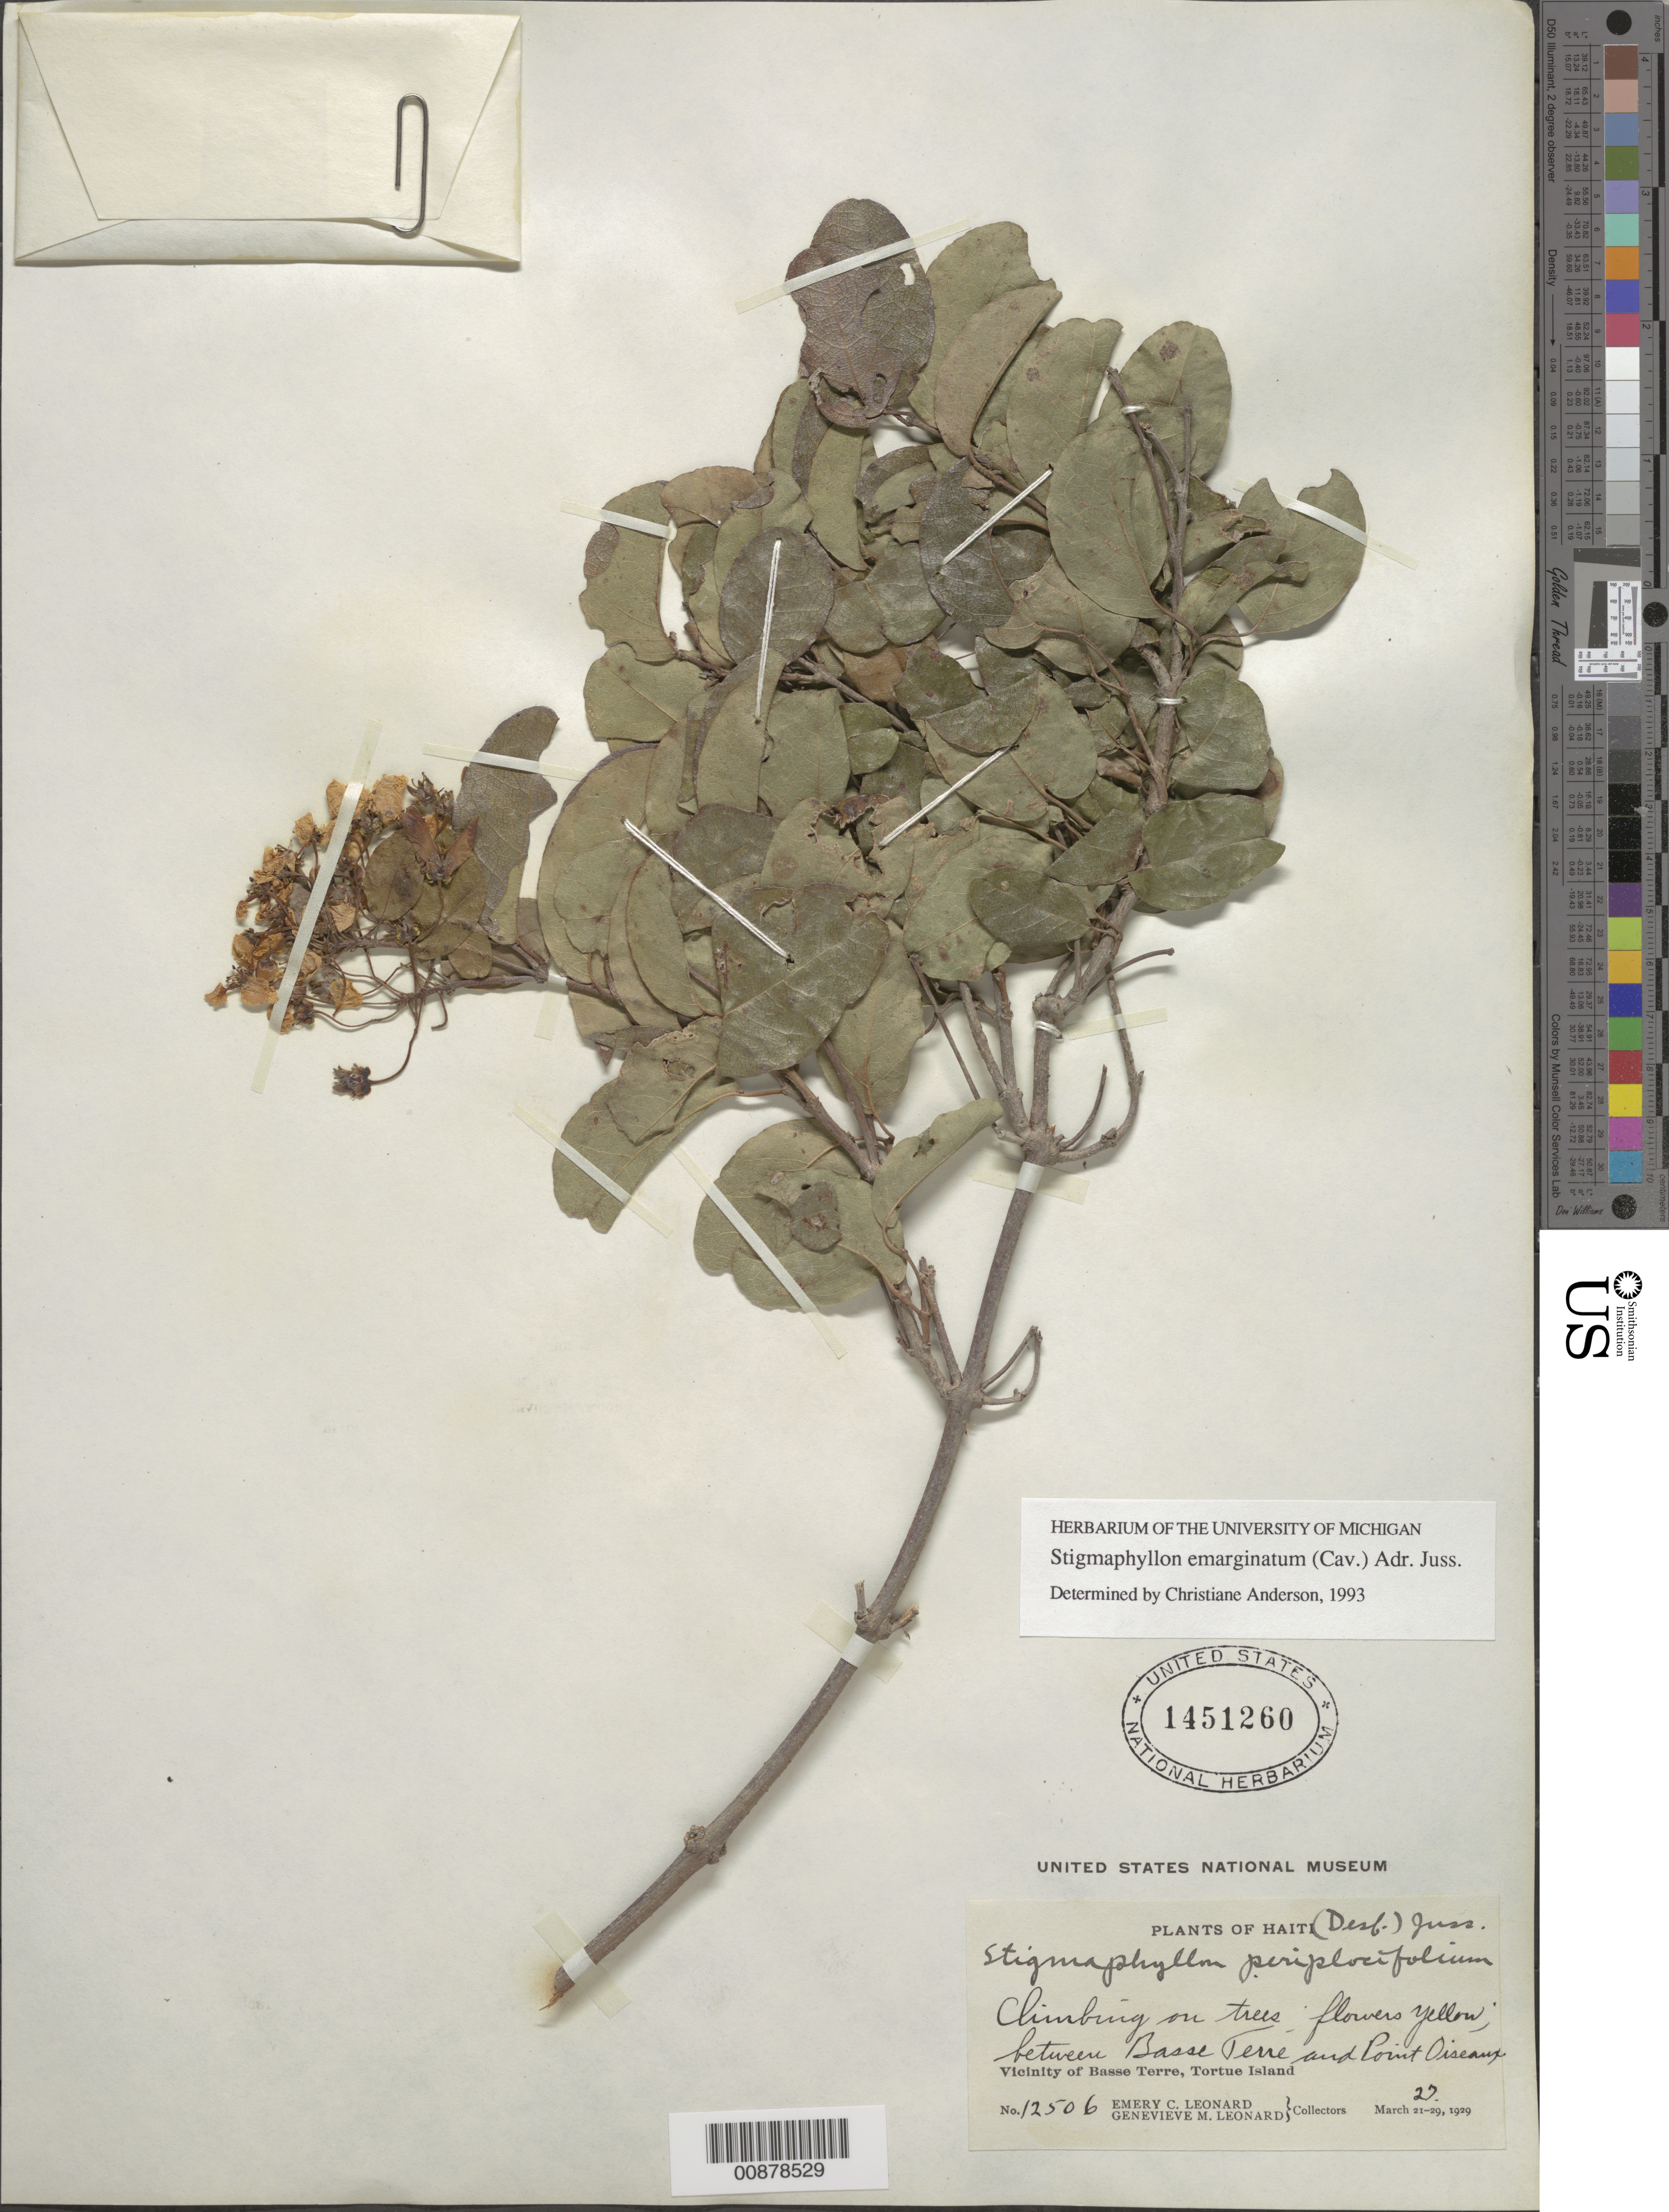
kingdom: Plantae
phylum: Tracheophyta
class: Magnoliopsida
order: Malpighiales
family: Malpighiaceae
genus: Stigmaphyllon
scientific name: Stigmaphyllon emarginatum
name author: (Cav.) A. Juss.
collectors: E. C. Leonard & G. M. Leonard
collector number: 12506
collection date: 1929-03-27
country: Haiti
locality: Between Basse Terre and Point Oiseaux. Vicinity of Basse Terre, Tortue Island.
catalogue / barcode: US 1451260